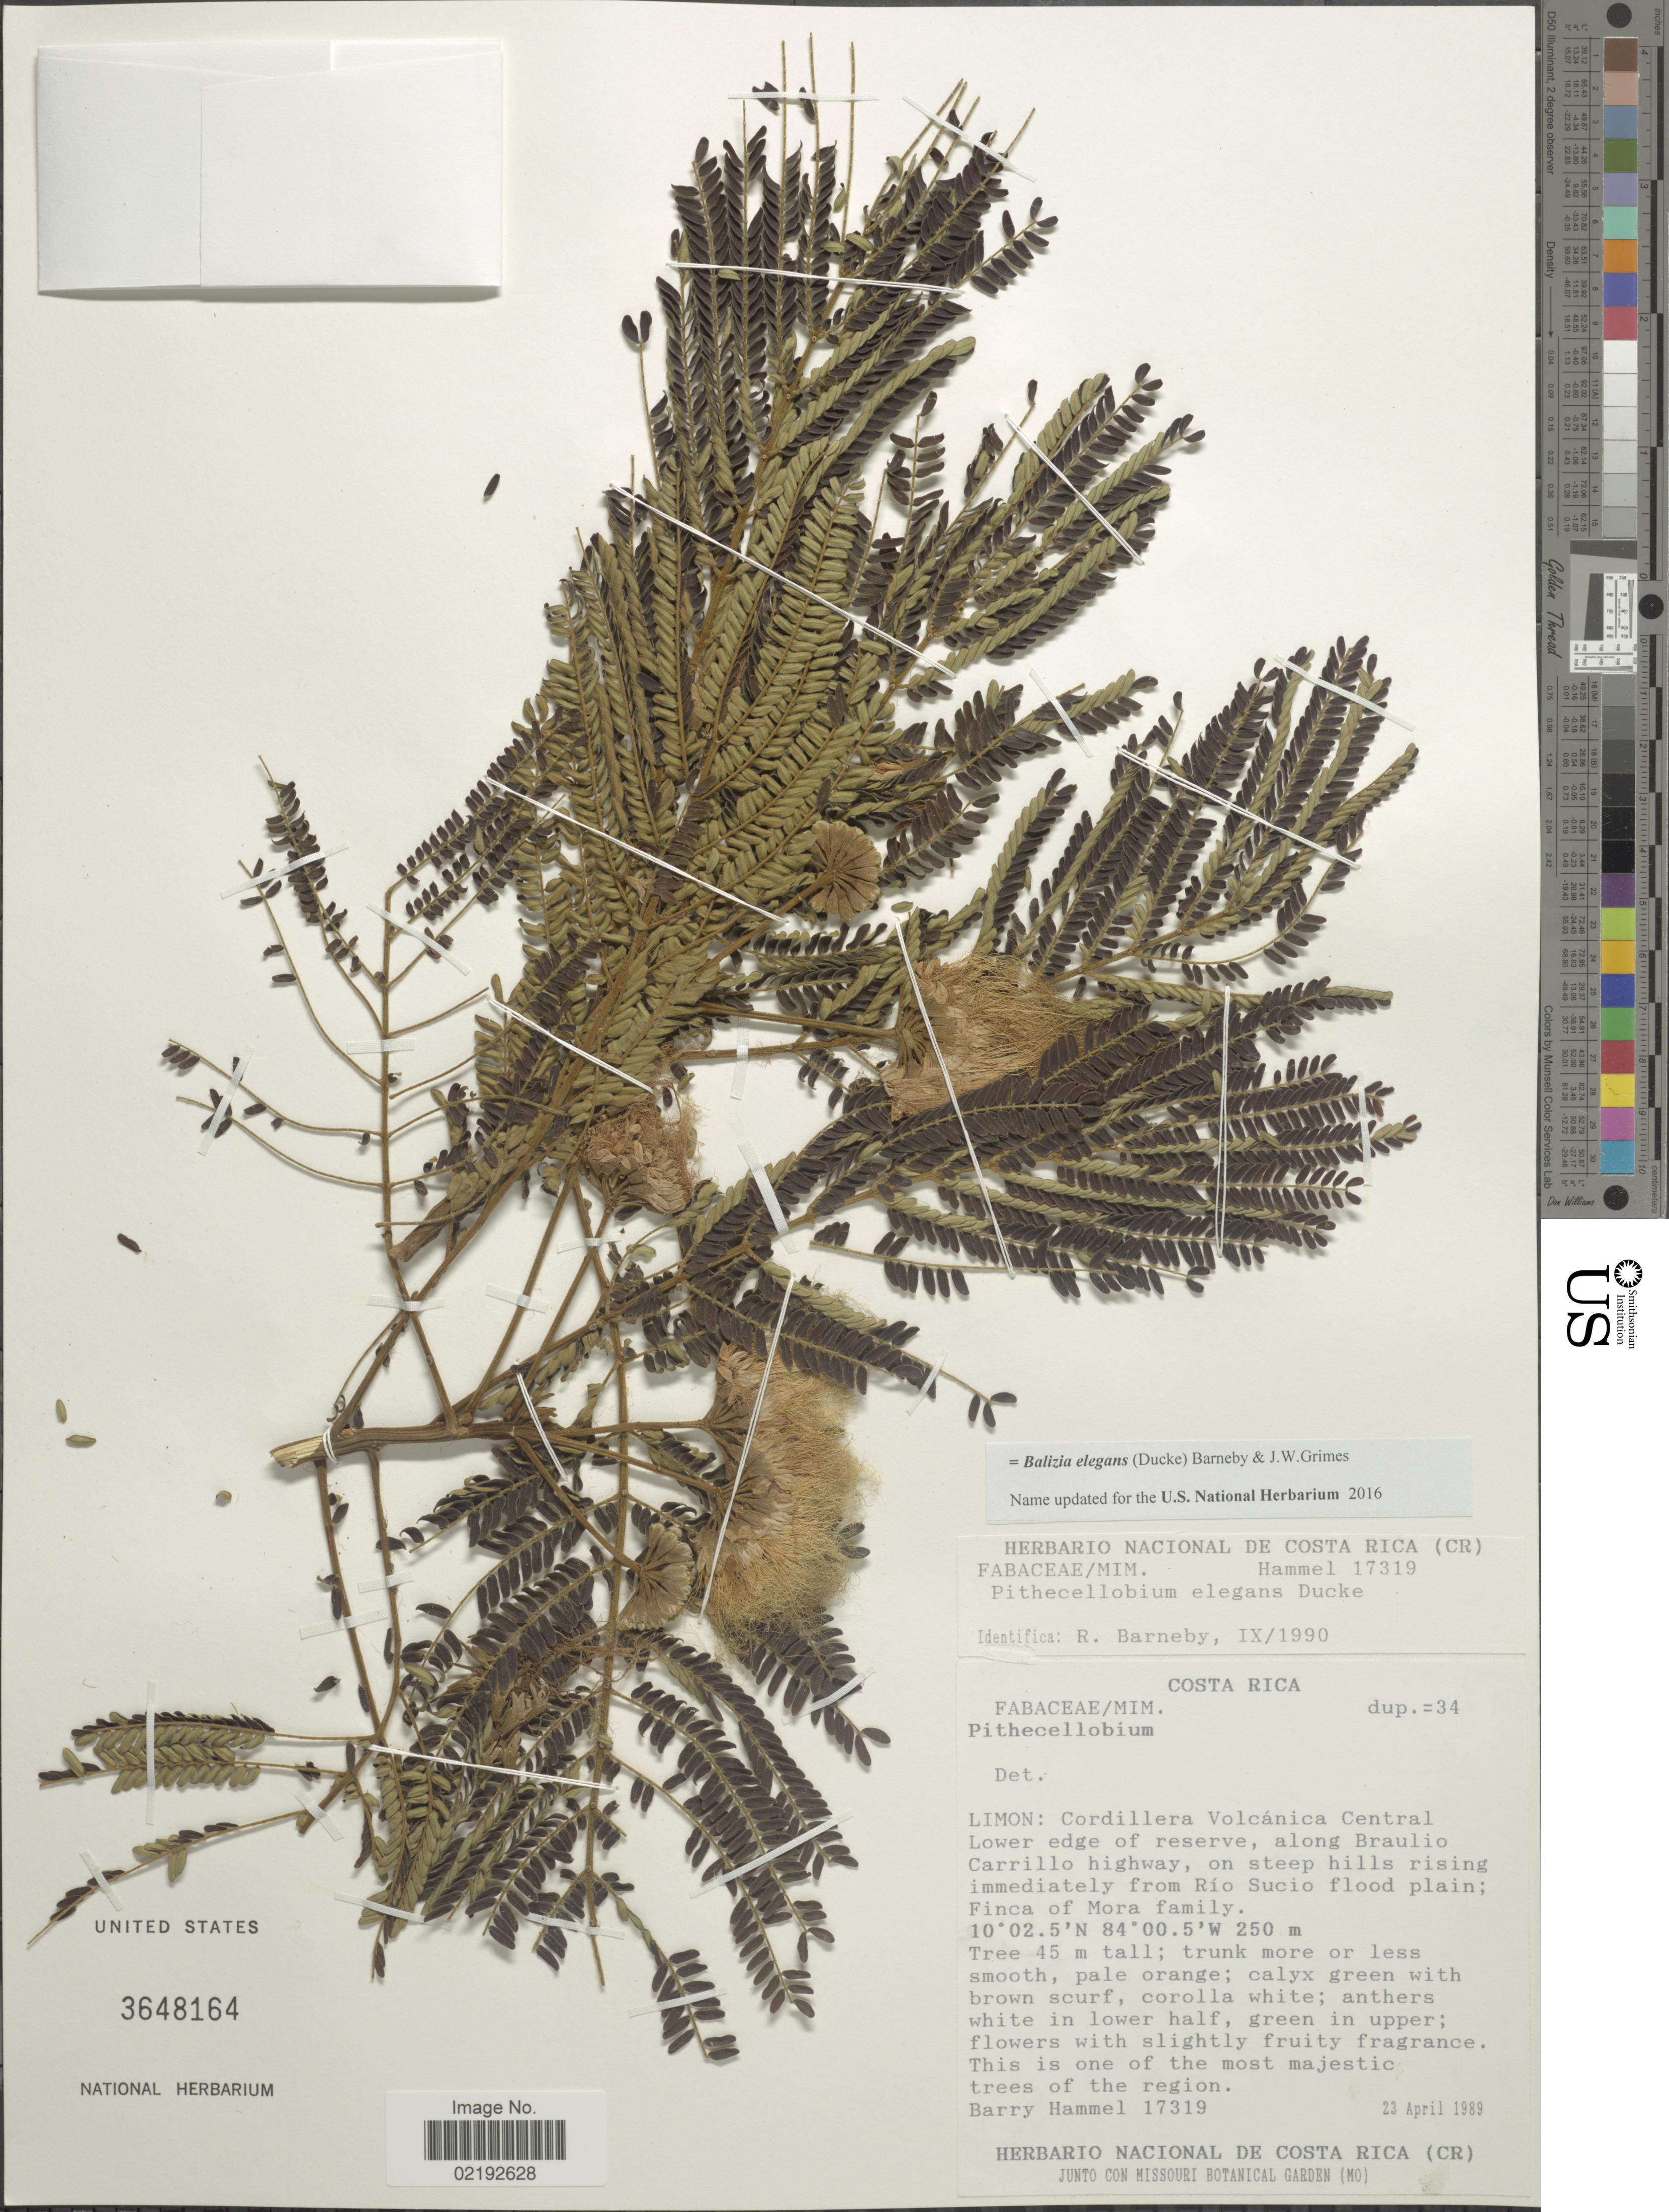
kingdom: Plantae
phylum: Tracheophyta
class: Magnoliopsida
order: Fabales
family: Fabaceae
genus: Hydrochorea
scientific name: Hydrochorea elegans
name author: (Ducke) M.V.B. Soares et al.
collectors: B. Hammel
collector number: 17319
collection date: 1989-04-23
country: Costa Rica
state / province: Limón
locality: Cordillera Volcanica Central, lower edge of reserve, along braulio Carrillo highway, on steep hills rising immediately from Rio Sucio flood plain, Finca of Mora family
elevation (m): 250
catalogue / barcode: US 3648164